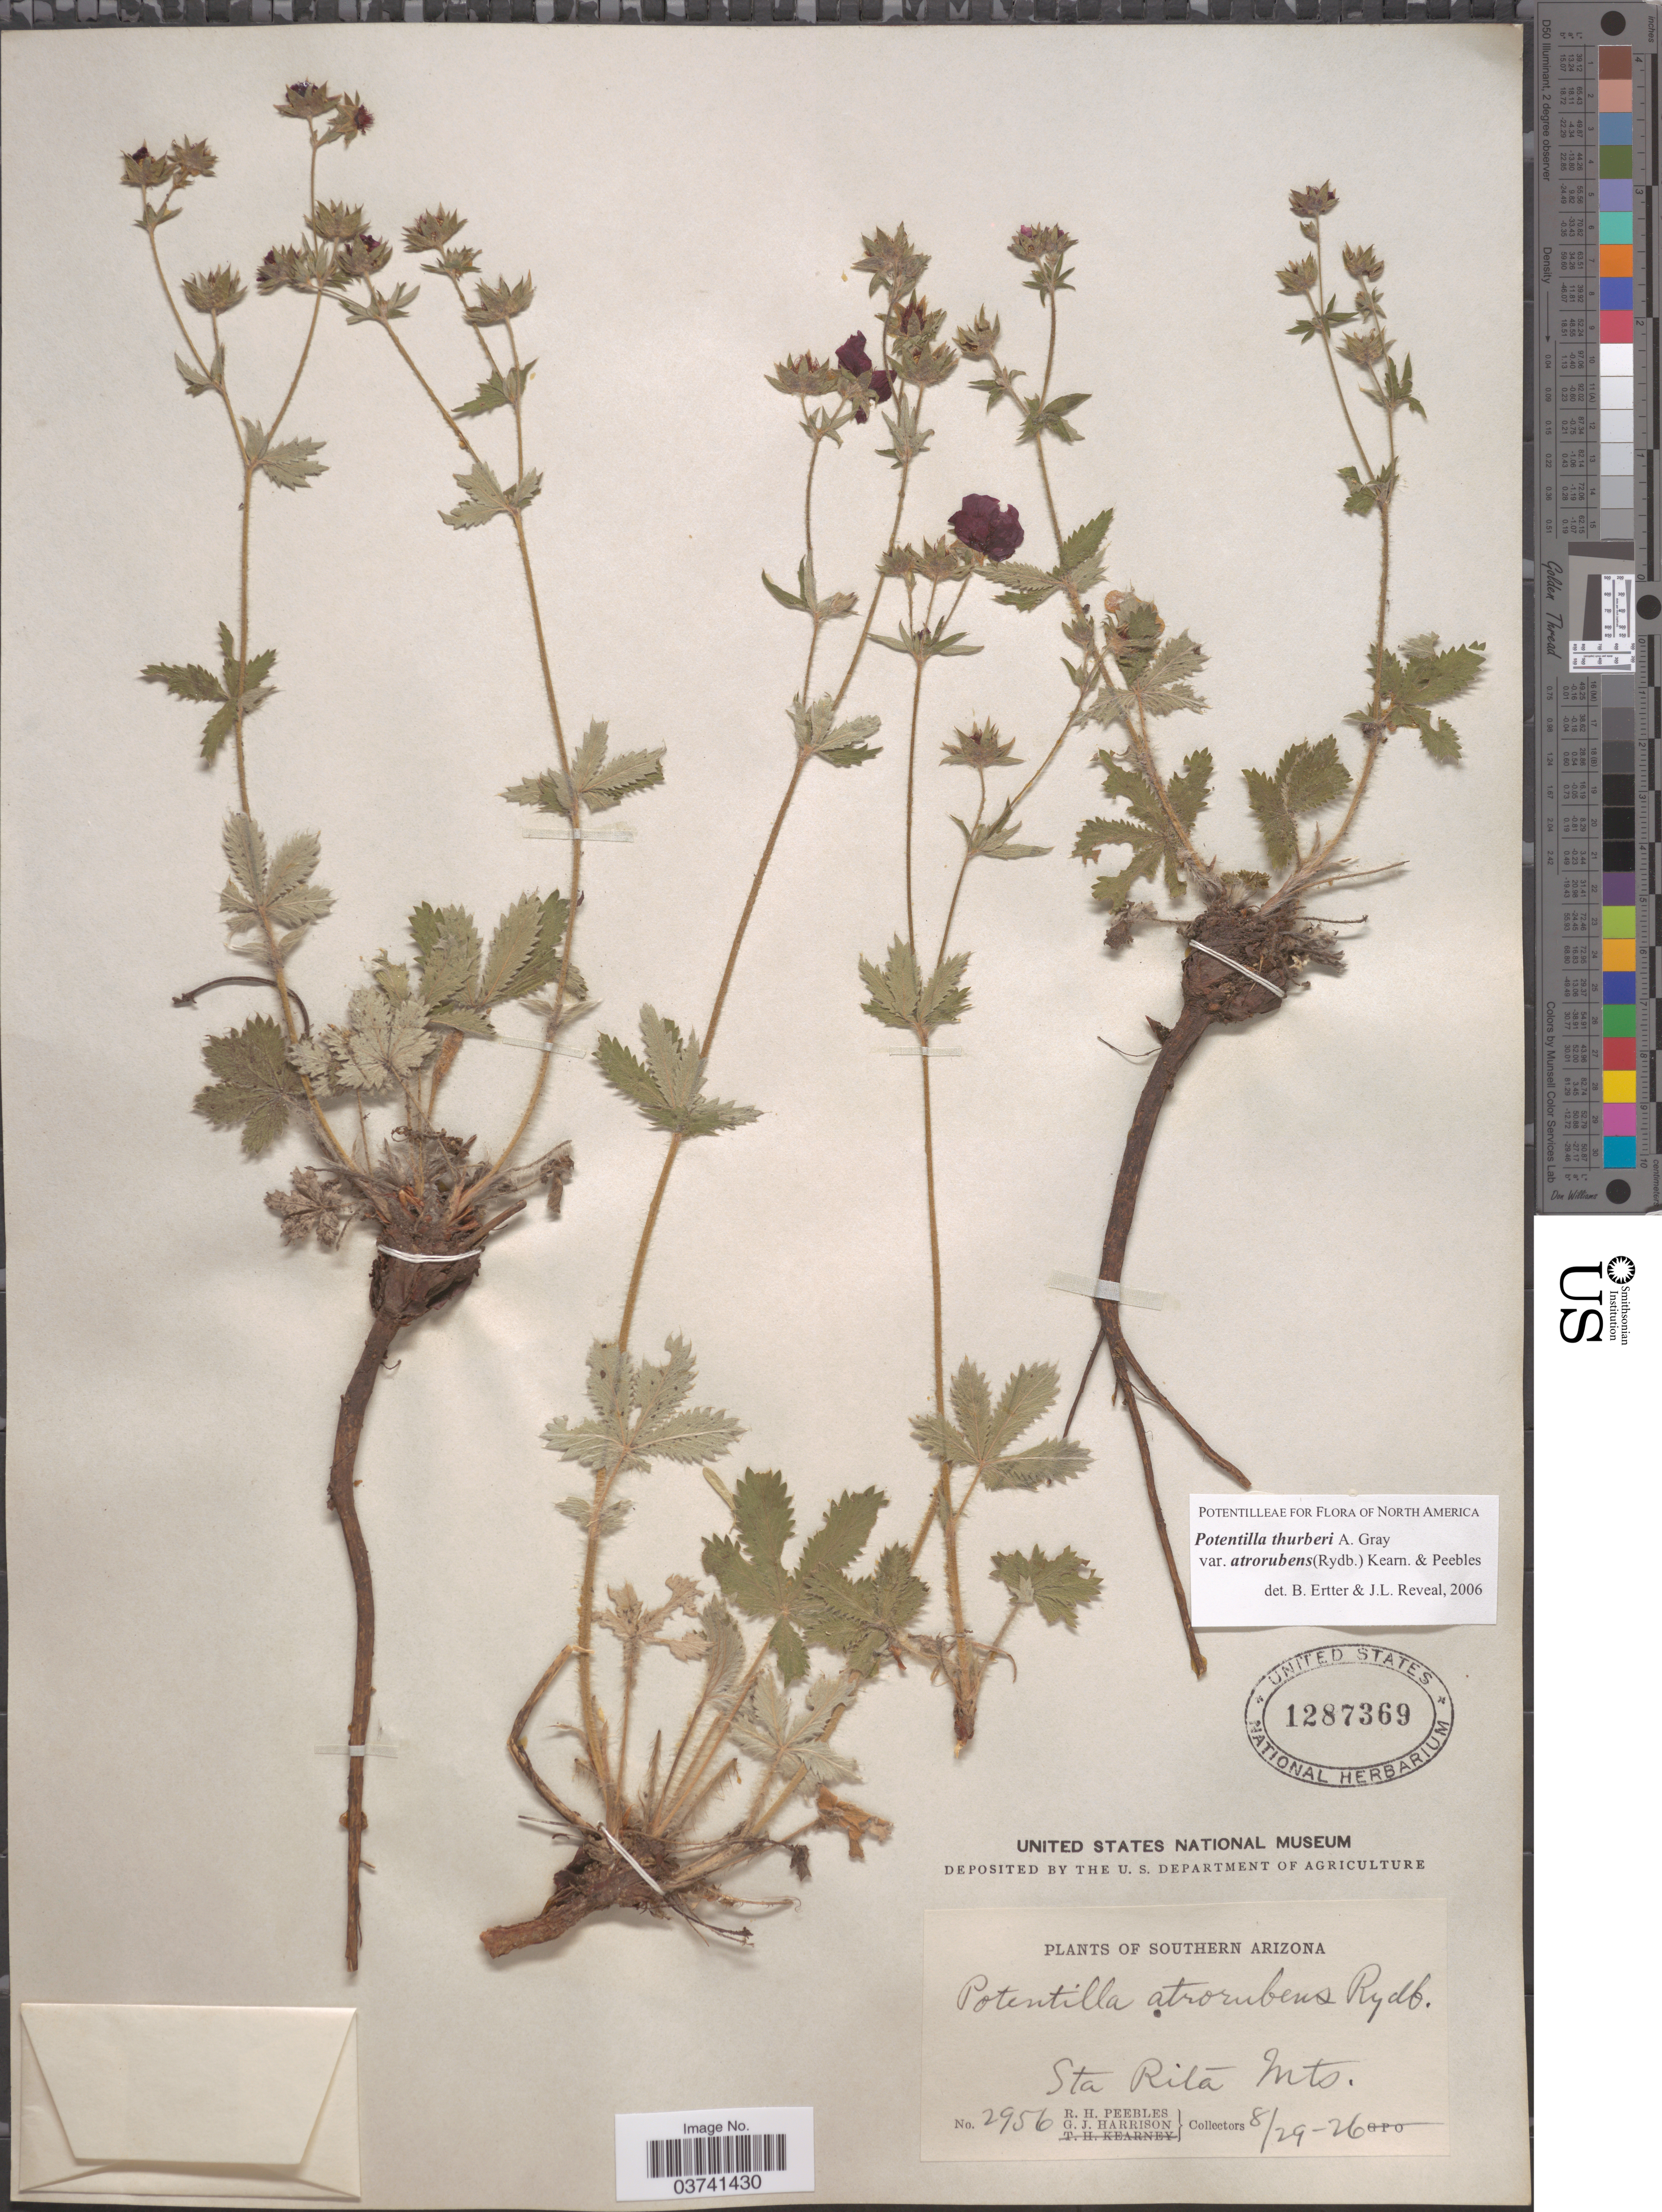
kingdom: Plantae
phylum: Tracheophyta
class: Magnoliopsida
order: Rosales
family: Rosaceae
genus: Potentilla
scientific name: Potentilla thurberi var. atrorubens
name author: A. Gray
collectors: R. H. Peebles & G. J. Harrison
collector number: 2956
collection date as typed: Transcribed d/m/y: 29/8/26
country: United States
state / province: Arizona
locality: Southern Arizona. Sta Rita Mts.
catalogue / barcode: US 1287369